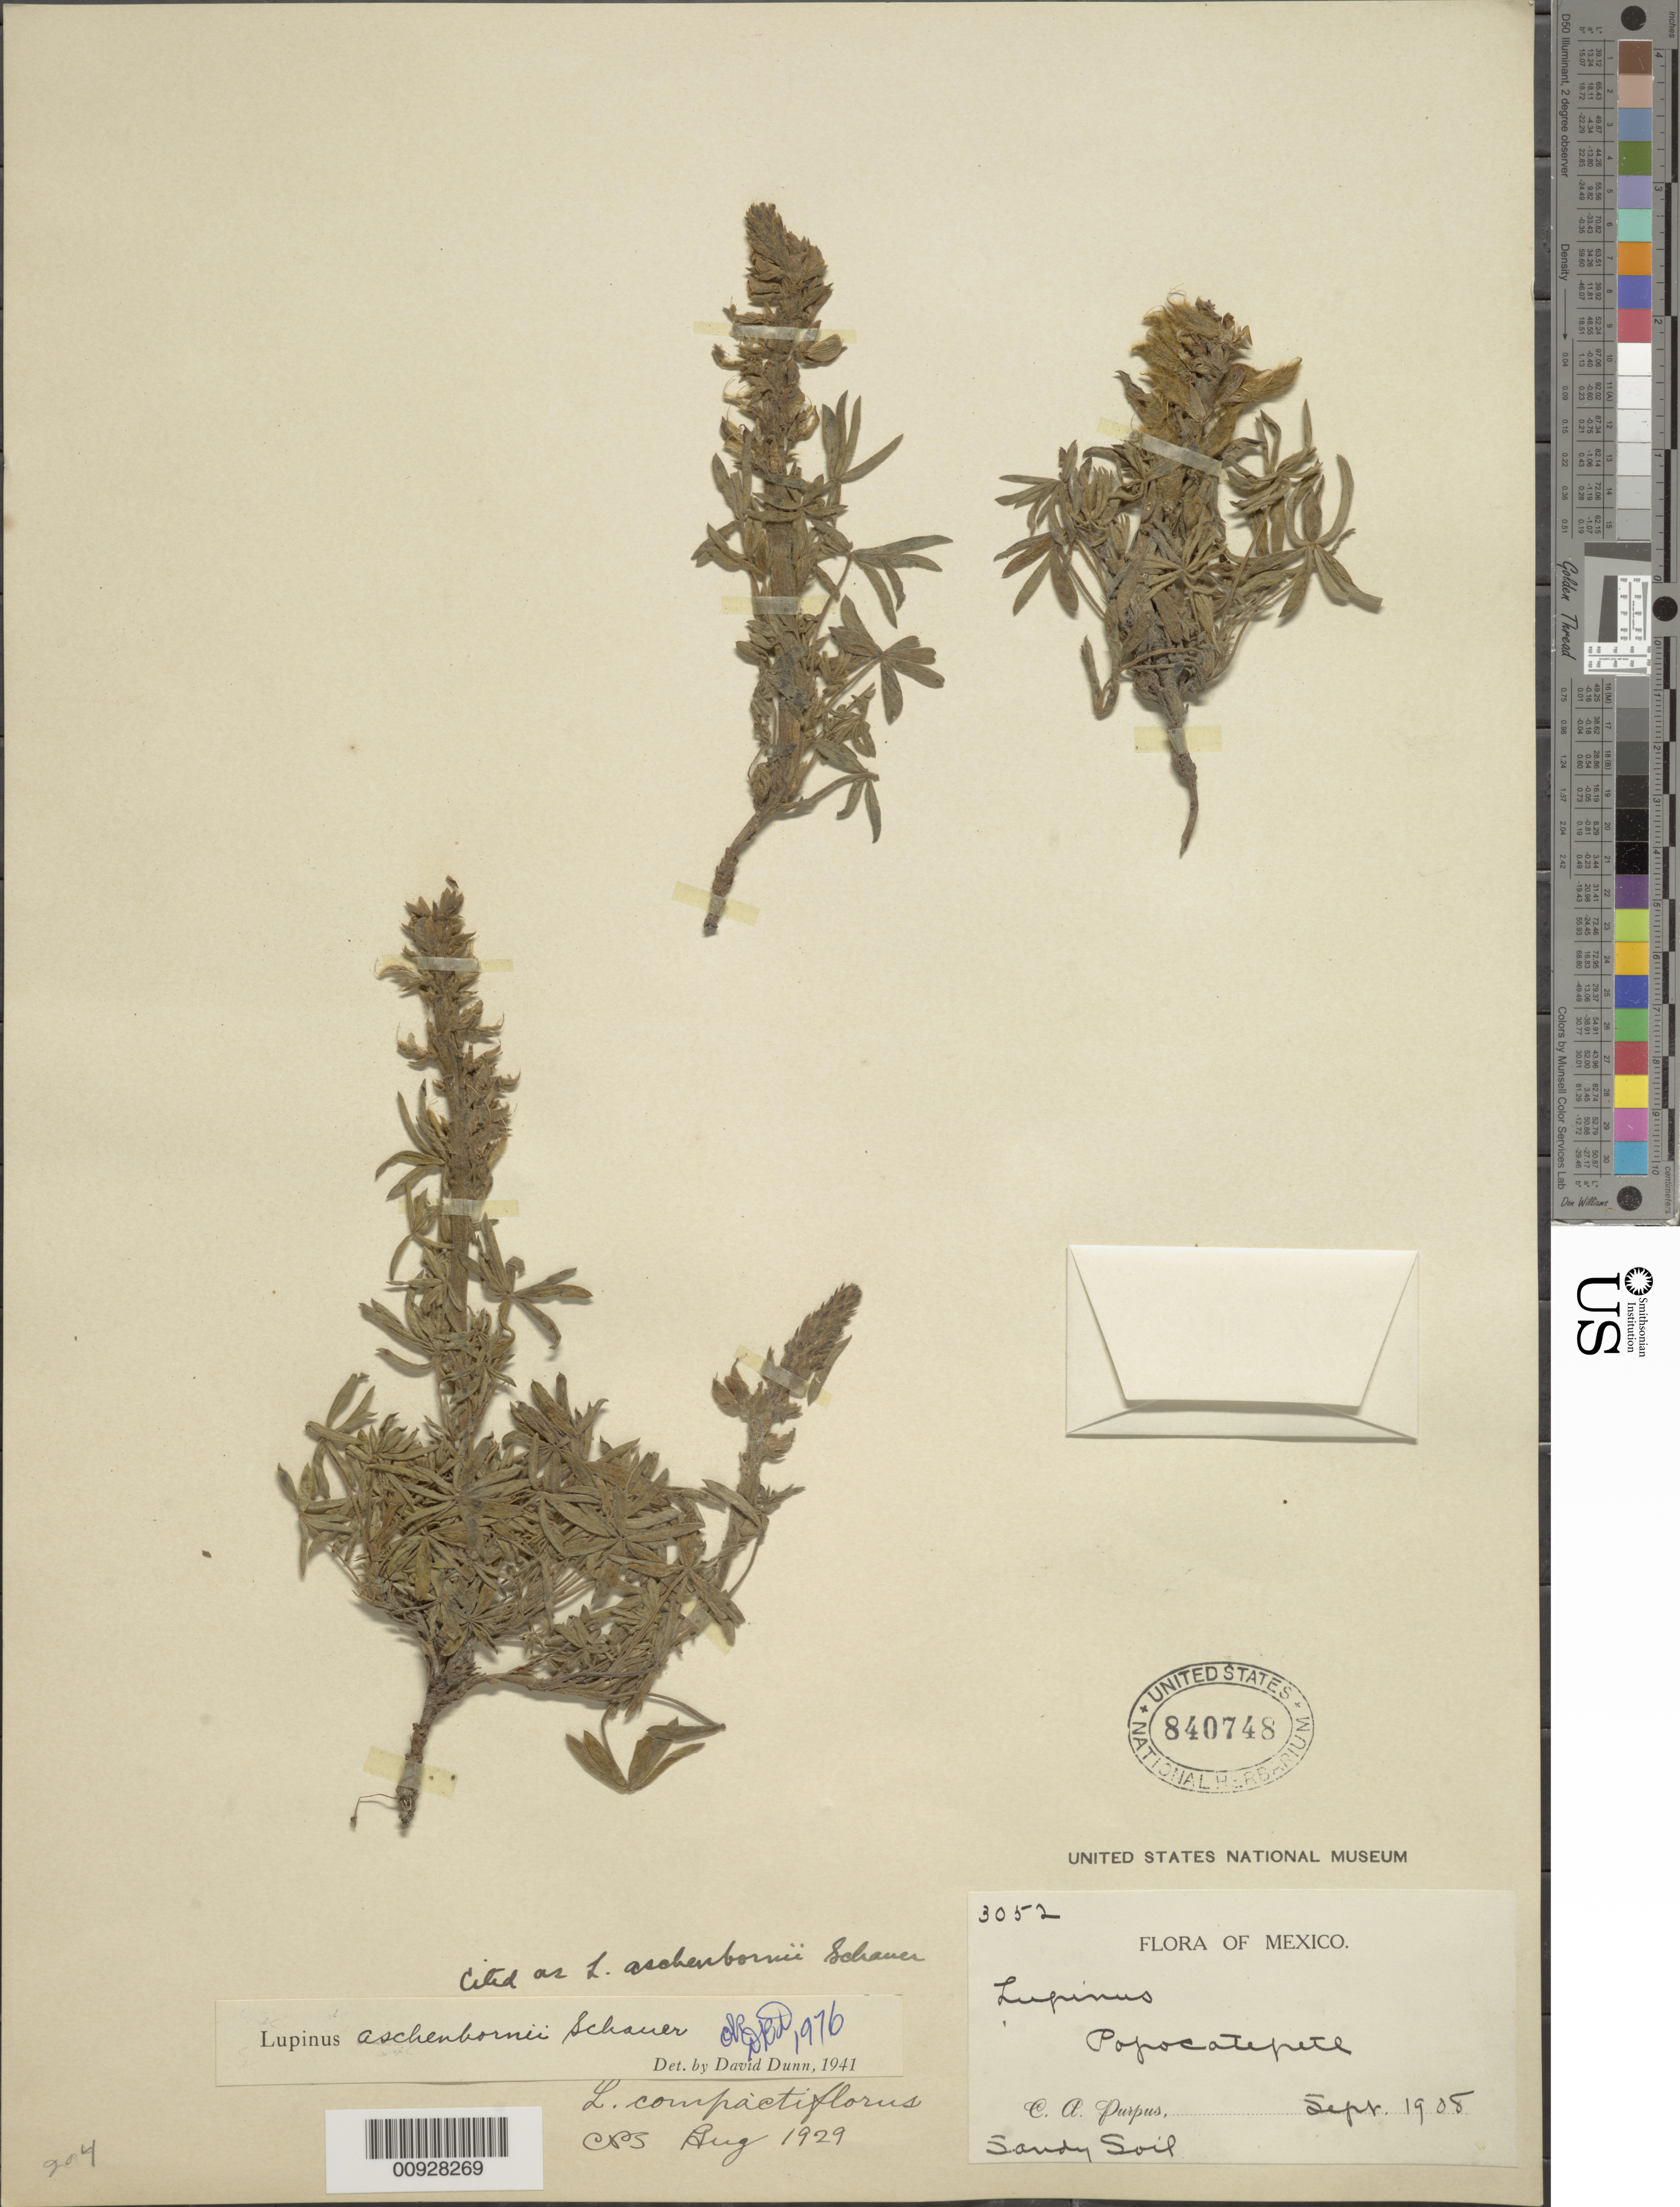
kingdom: Plantae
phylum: Tracheophyta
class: Magnoliopsida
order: Fabales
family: Fabaceae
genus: Lupinus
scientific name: Lupinus aschenbornii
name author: S. Schauer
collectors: C. A. Purpus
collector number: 3052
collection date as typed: Sep 1908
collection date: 1908-09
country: Mexico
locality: Popocatepetl.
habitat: Sandy soil.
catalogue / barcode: US 840748